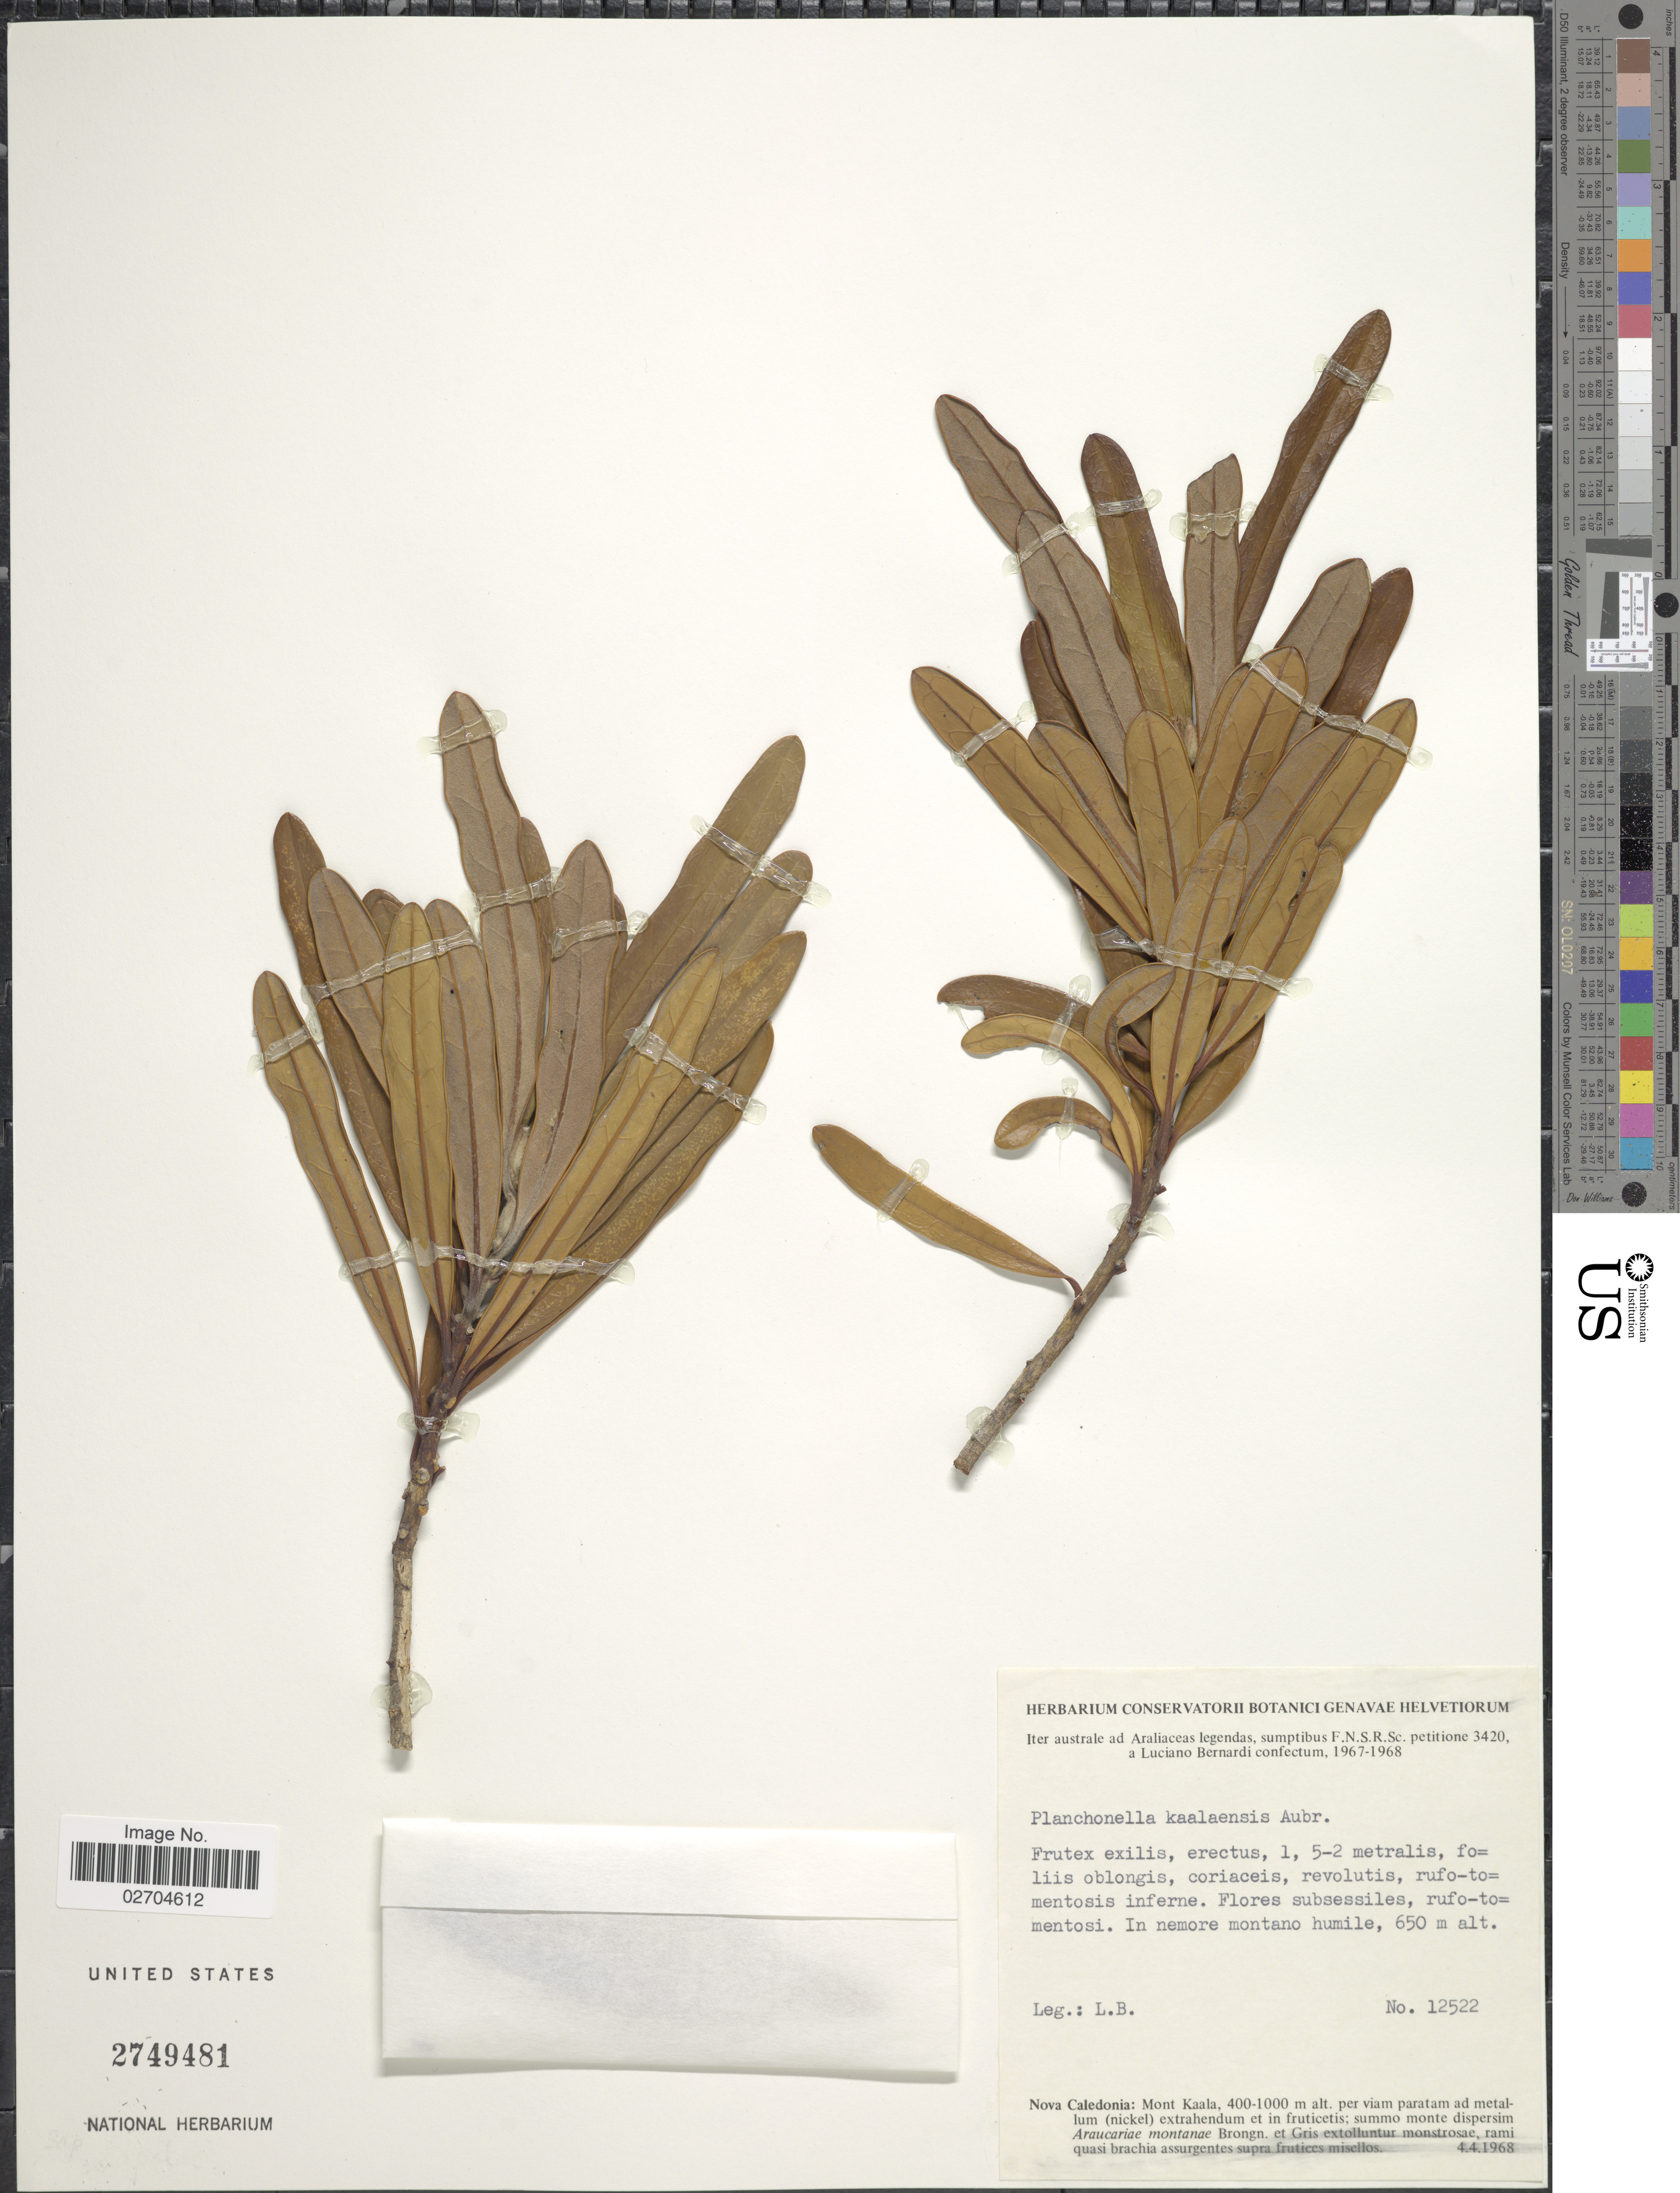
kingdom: Plantae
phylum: Tracheophyta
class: Magnoliopsida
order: Ericales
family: Sapotaceae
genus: Planchonella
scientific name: Planchonella kaalaensis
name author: Aubrév.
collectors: L. Bernardi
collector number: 12522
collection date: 1968-04-04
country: New Caledonia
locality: Mont Kaala. Nova Caledonia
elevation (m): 650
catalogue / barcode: US 2749481